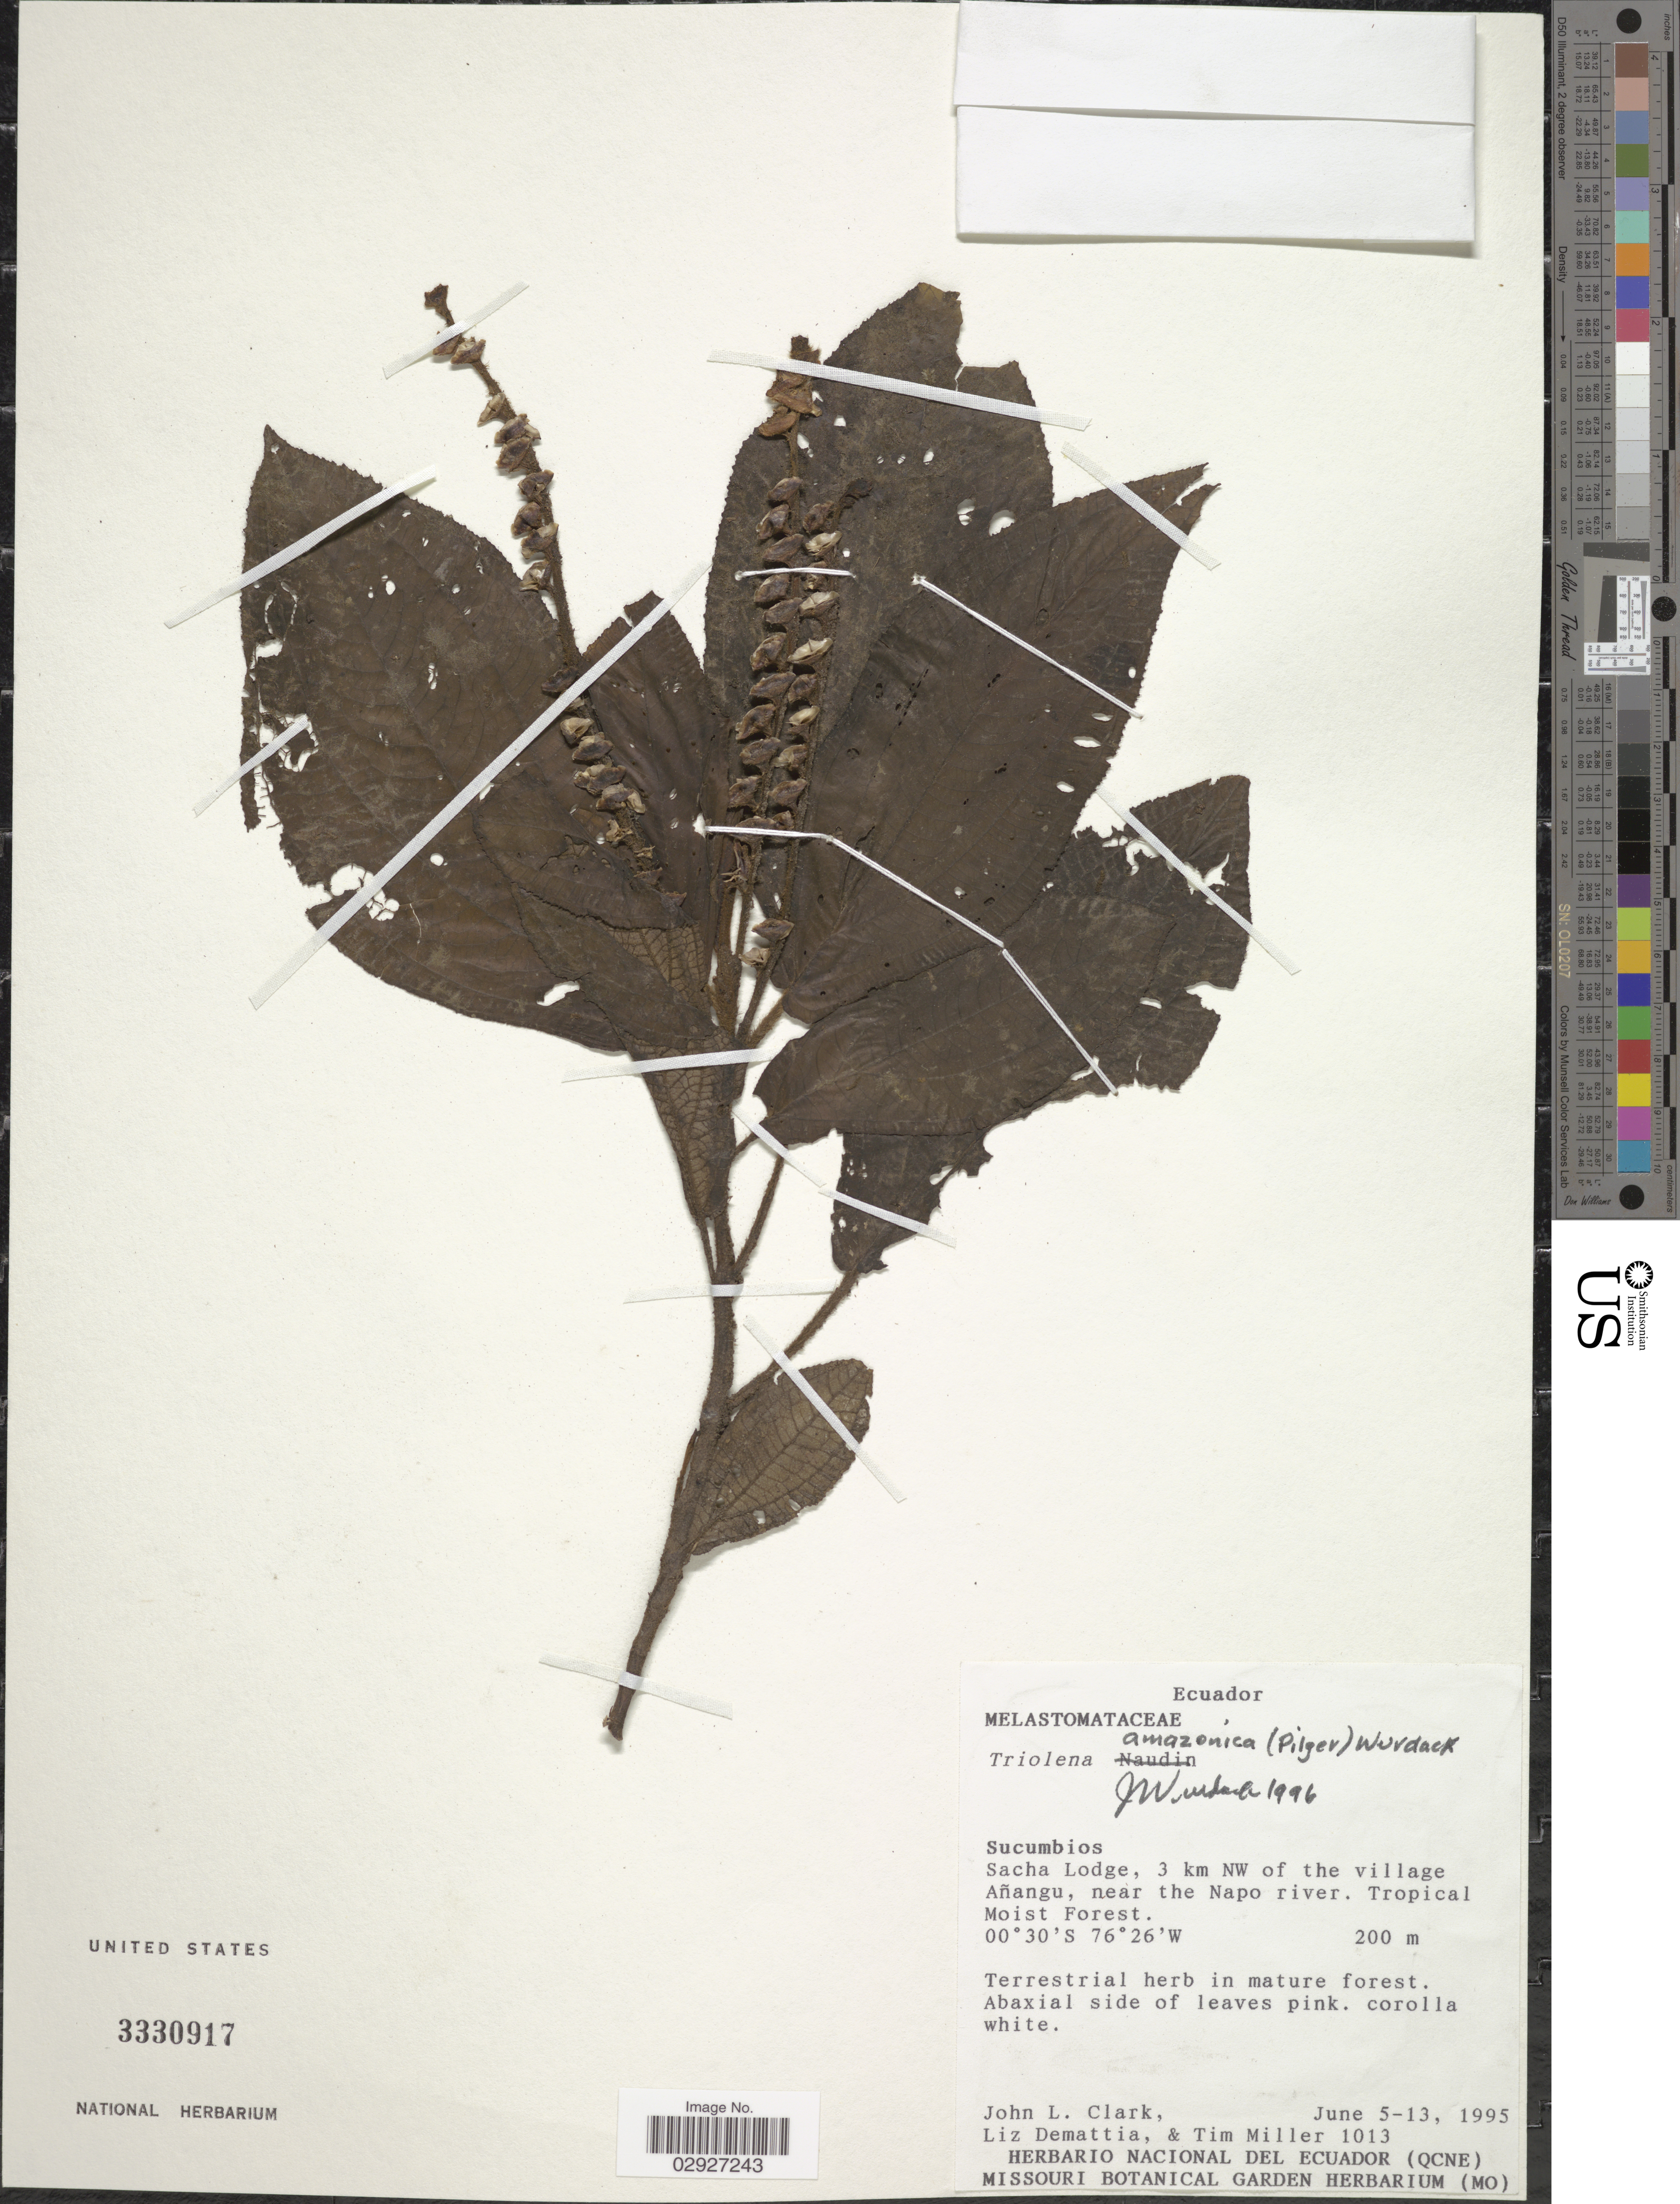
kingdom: Plantae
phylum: Tracheophyta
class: Magnoliopsida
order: Myrtales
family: Melastomataceae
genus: Triolena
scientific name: Triolena amazonica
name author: (Pilg.)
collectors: J. L. Clark, L. Demattia & T. Miller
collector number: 1013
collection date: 1995-06-05/1995-06-13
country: Ecuador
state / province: Sucumbíos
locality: Sacha Lodge, 3 km NW of the village Añangu, near the Napo river.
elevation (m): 200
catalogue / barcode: US 3330917